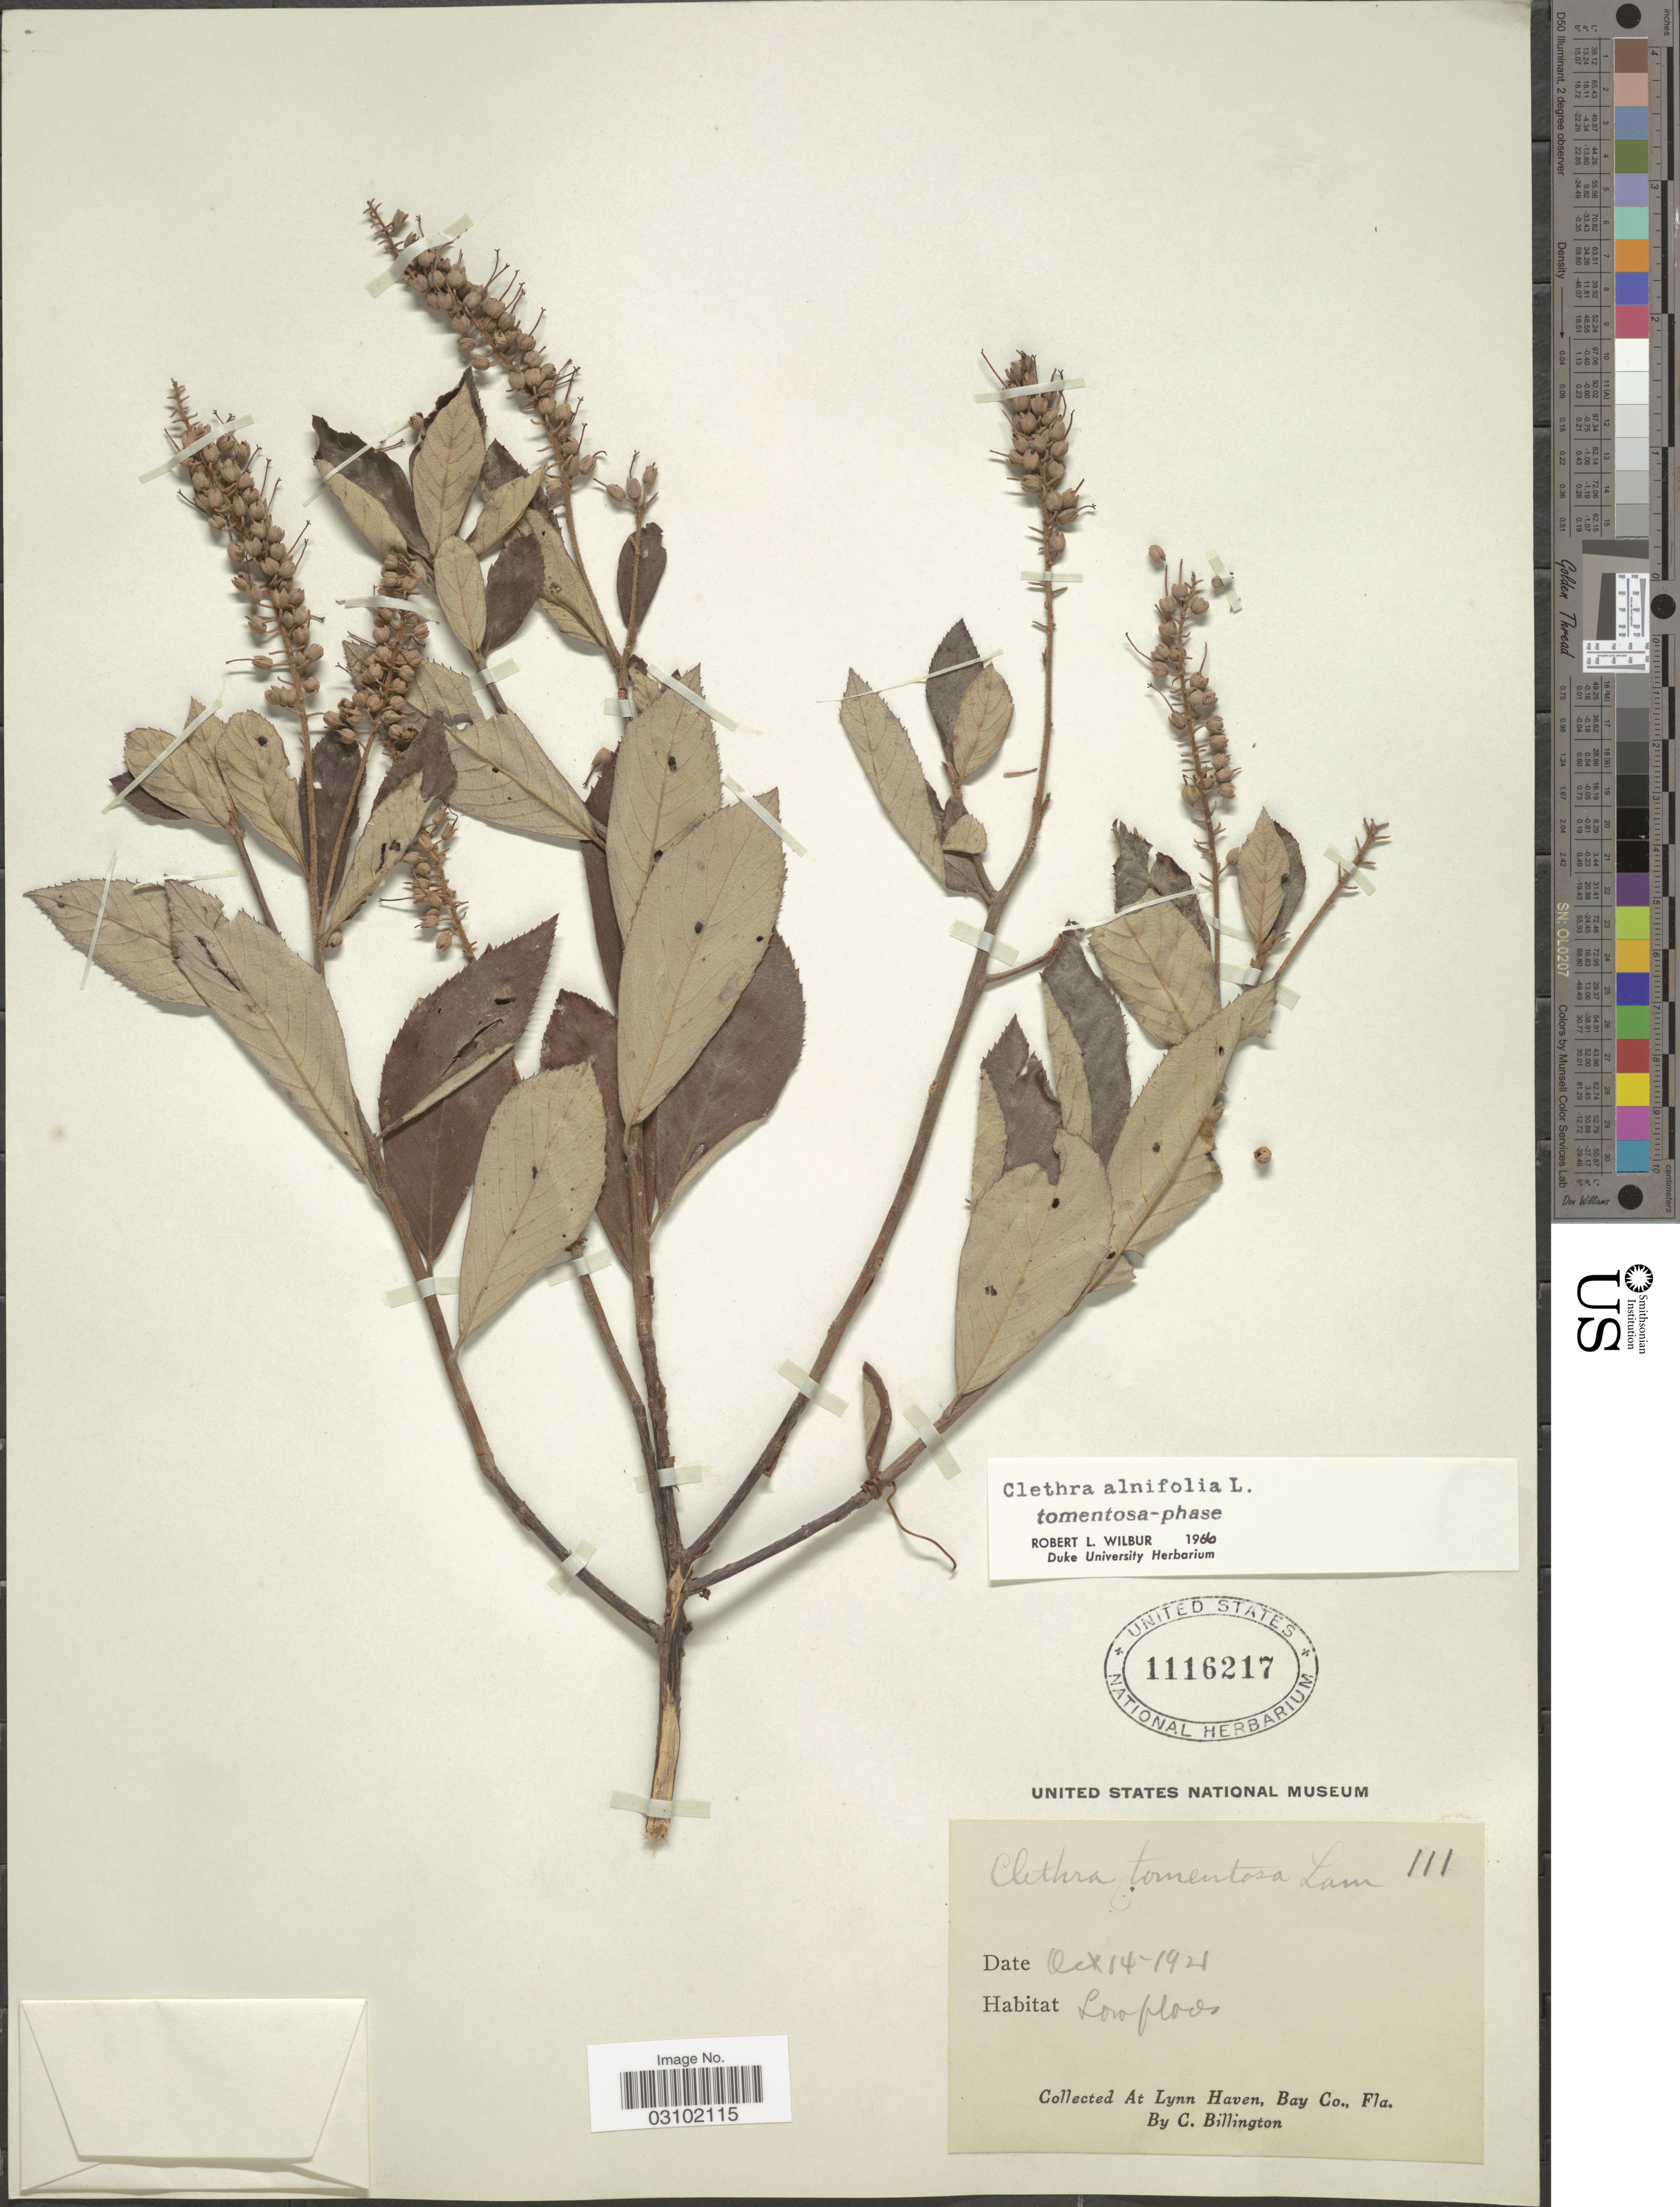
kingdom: Plantae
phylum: Tracheophyta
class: Magnoliopsida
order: Ericales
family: Clethraceae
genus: Clethra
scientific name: Clethra alnifolia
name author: L.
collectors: C. Billington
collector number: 111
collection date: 1921-10-14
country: United States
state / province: Florida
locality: At Lynn Haven, Bay Co., Fla.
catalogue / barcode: US 1116217